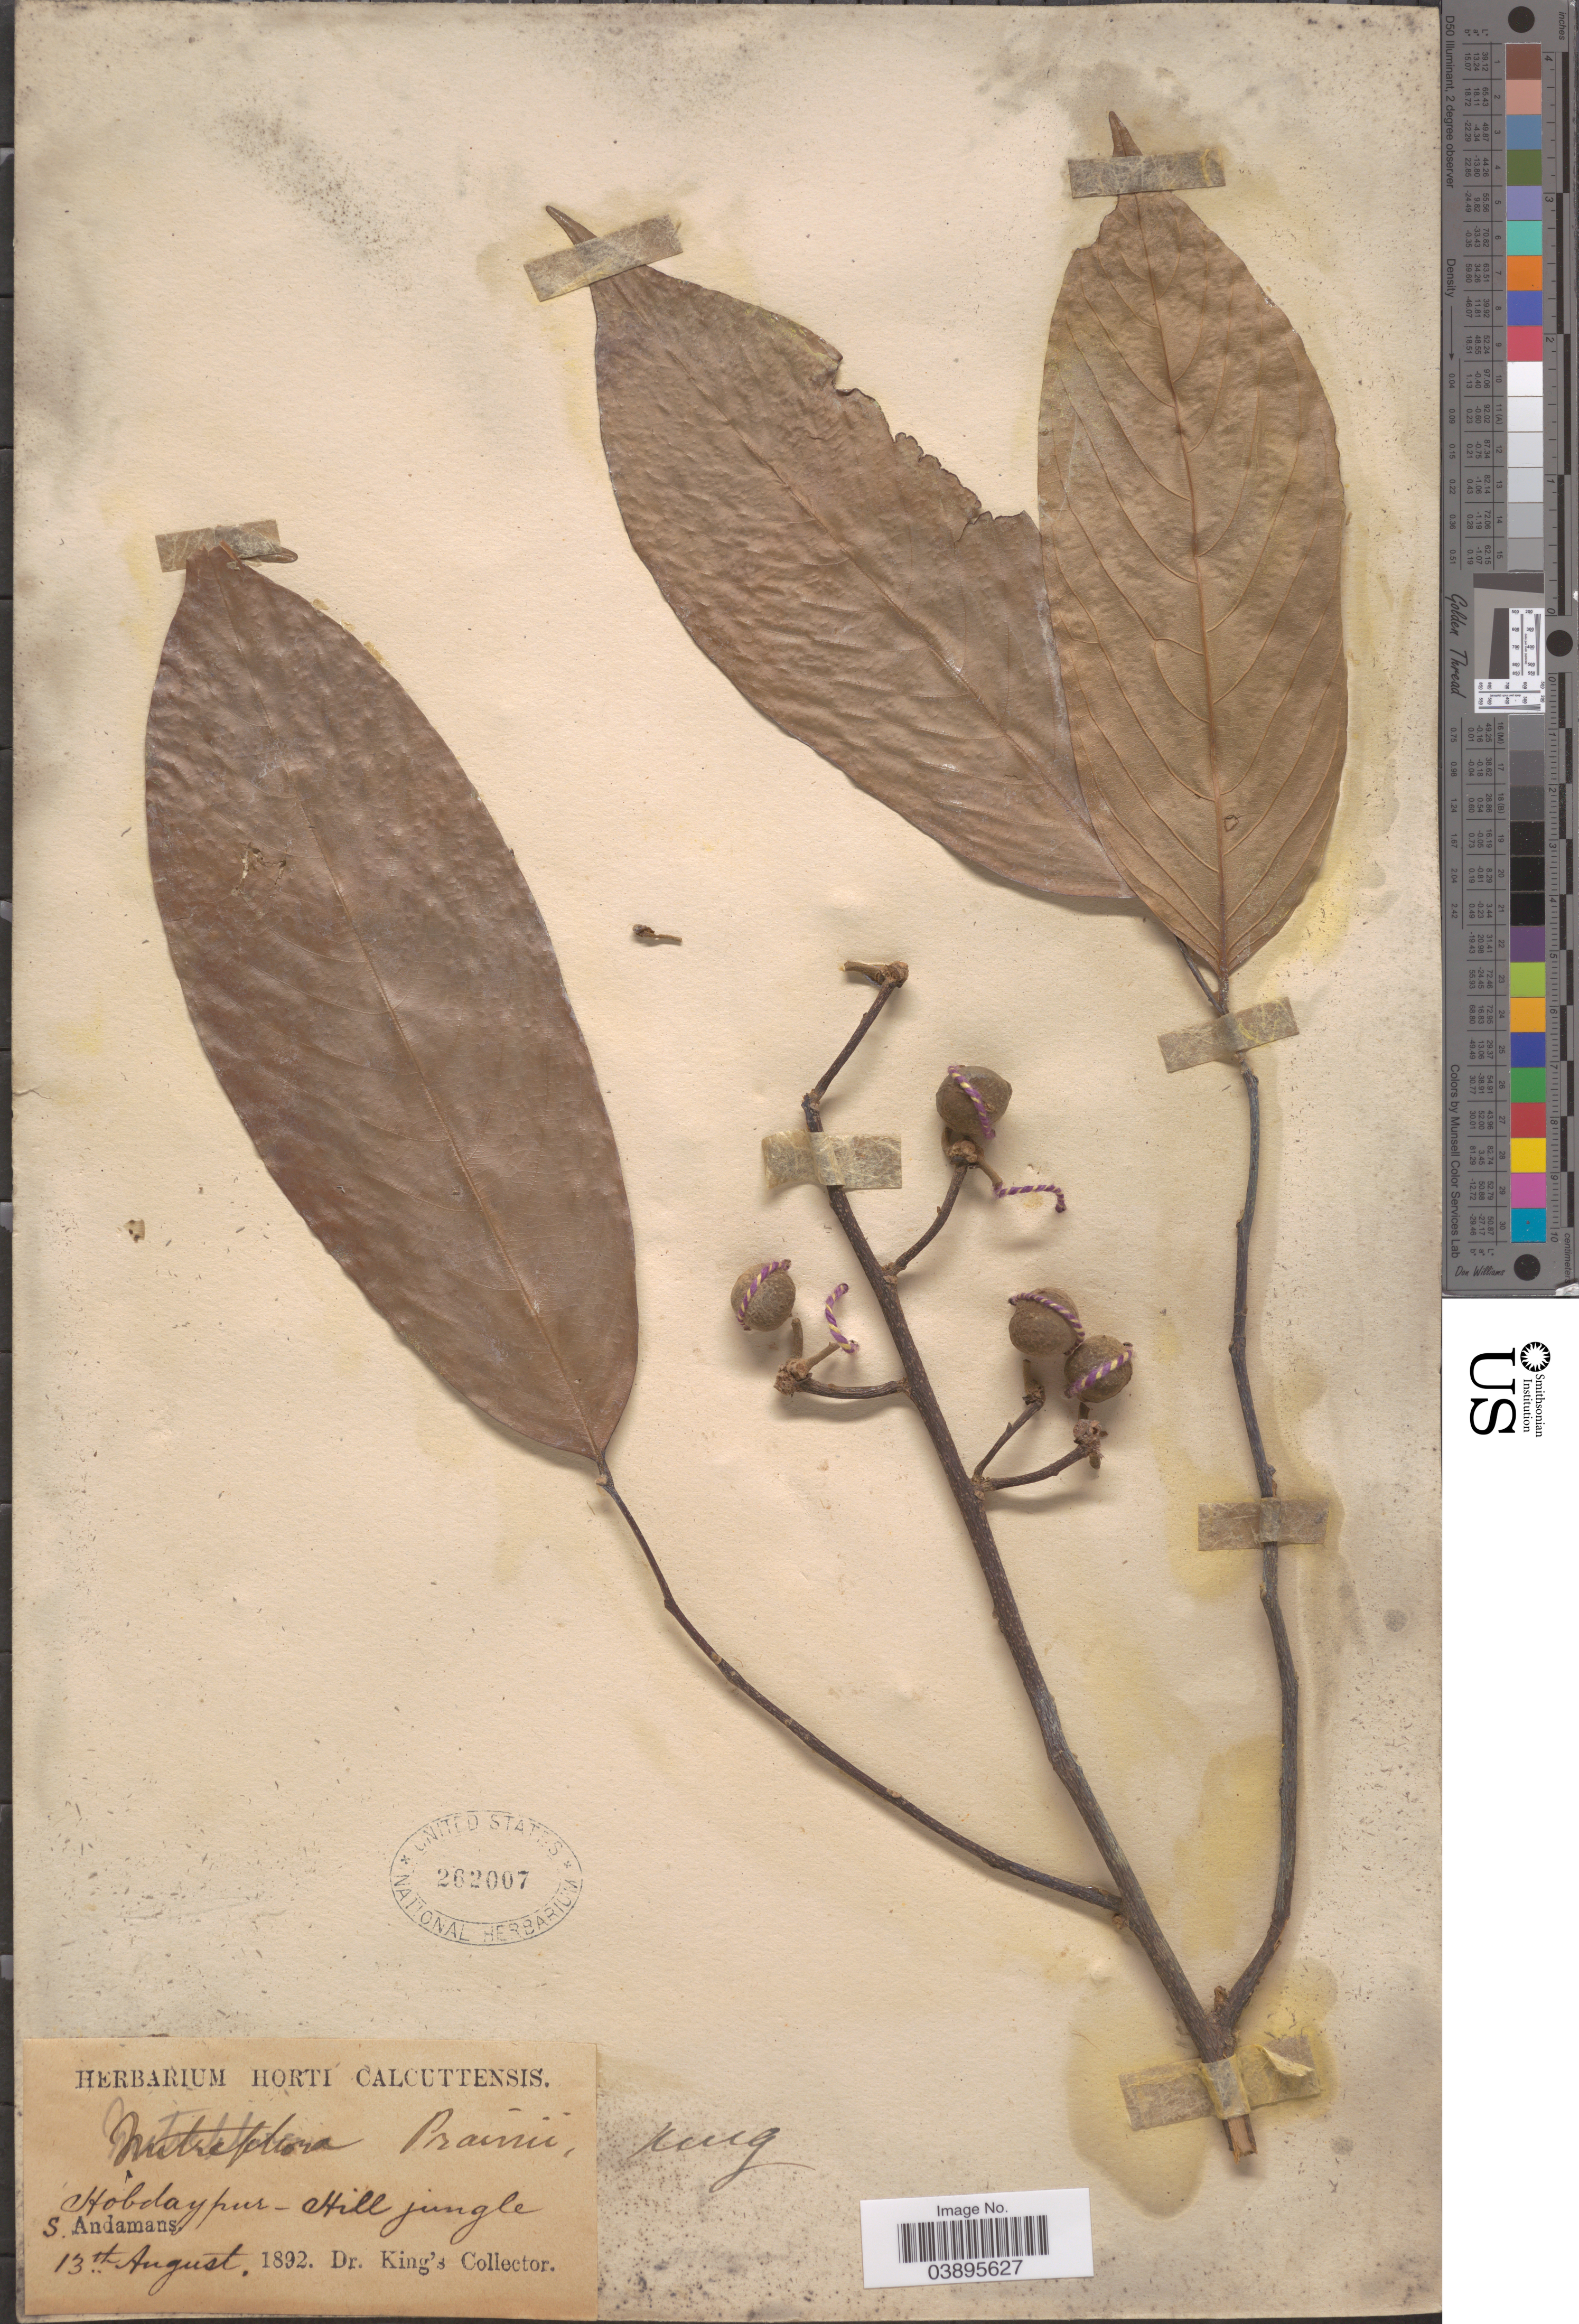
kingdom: Plantae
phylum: Tracheophyta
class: Magnoliopsida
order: Magnoliales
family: Annonaceae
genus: Pseuduvaria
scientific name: Pseuduvaria sp.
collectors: Dr. King's collector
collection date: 1892-08-13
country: India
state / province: Andaman and Nicobar Islands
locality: Hobdaypur - Hill jungle. S. Andamans.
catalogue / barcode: US 262007